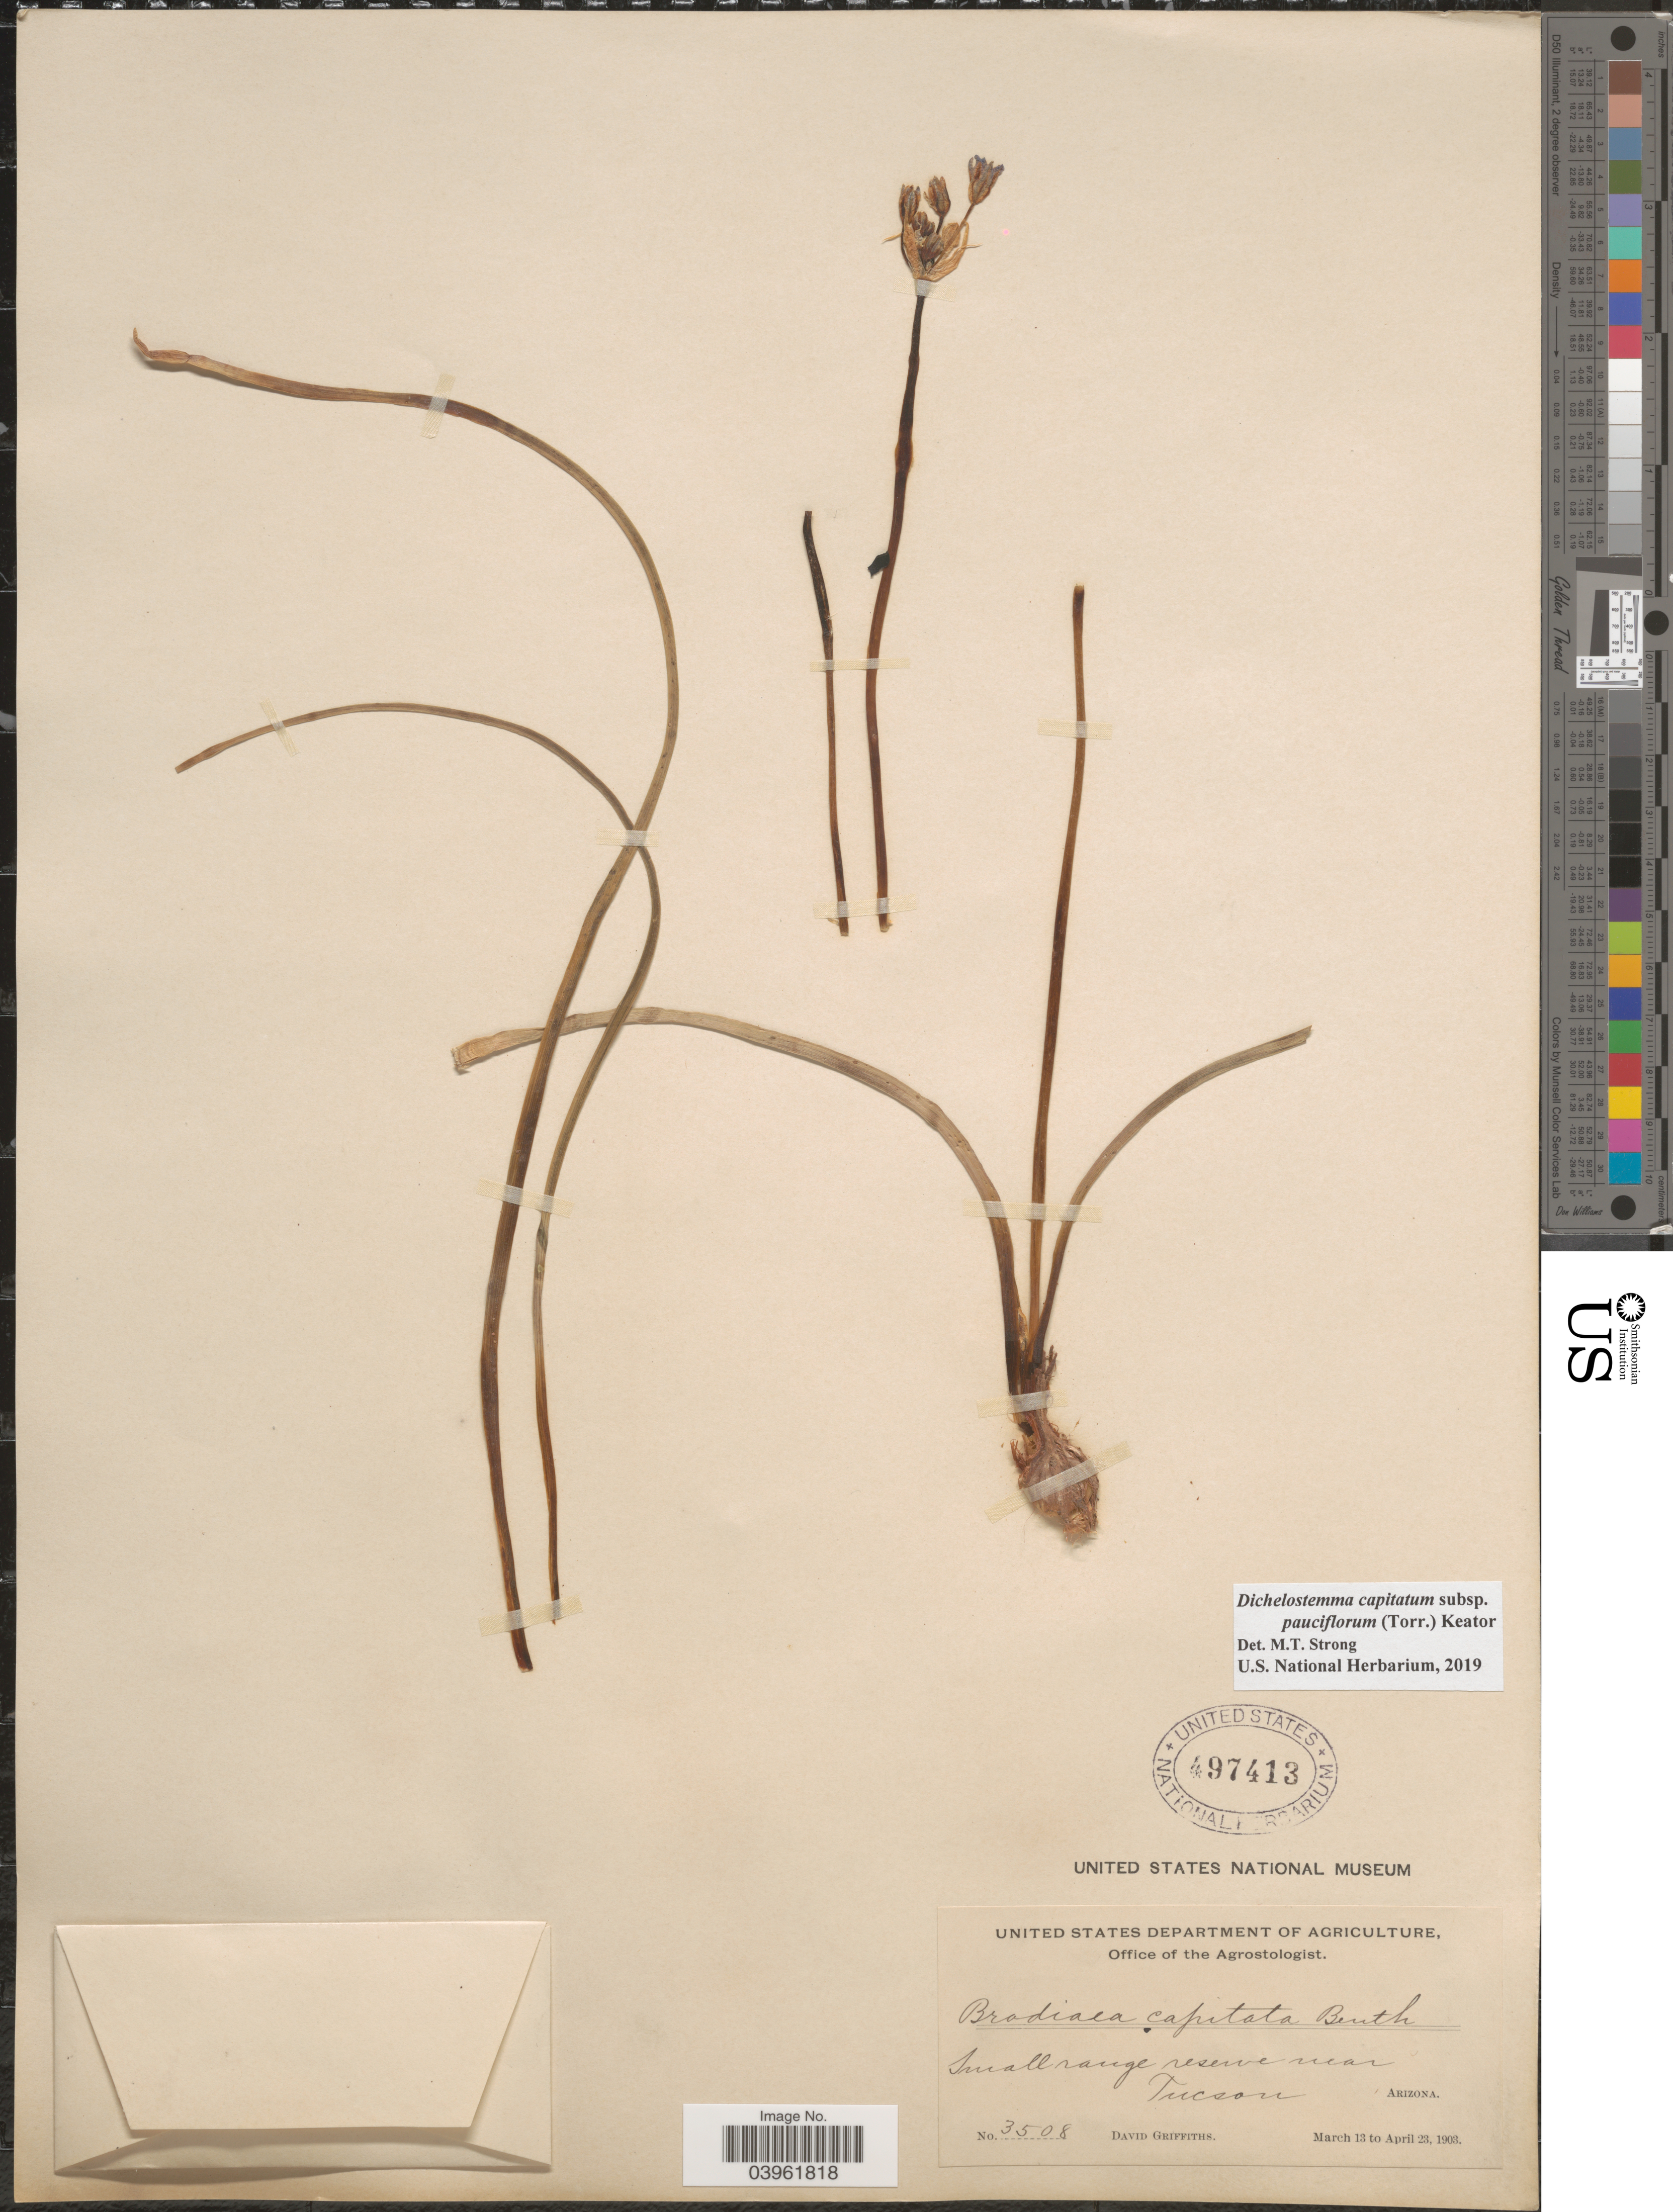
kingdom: Plantae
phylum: Tracheophyta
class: Liliopsida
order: Asparagales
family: Asparagaceae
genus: Dichelostemma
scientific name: Dichelostemma capitatum subsp. pauciflorum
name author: (Torr.) Keator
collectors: D. Griffiths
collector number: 3508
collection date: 1903-03-13/1903-04-23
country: United States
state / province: Arizona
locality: Small range reserve near Tucson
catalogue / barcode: US 497413